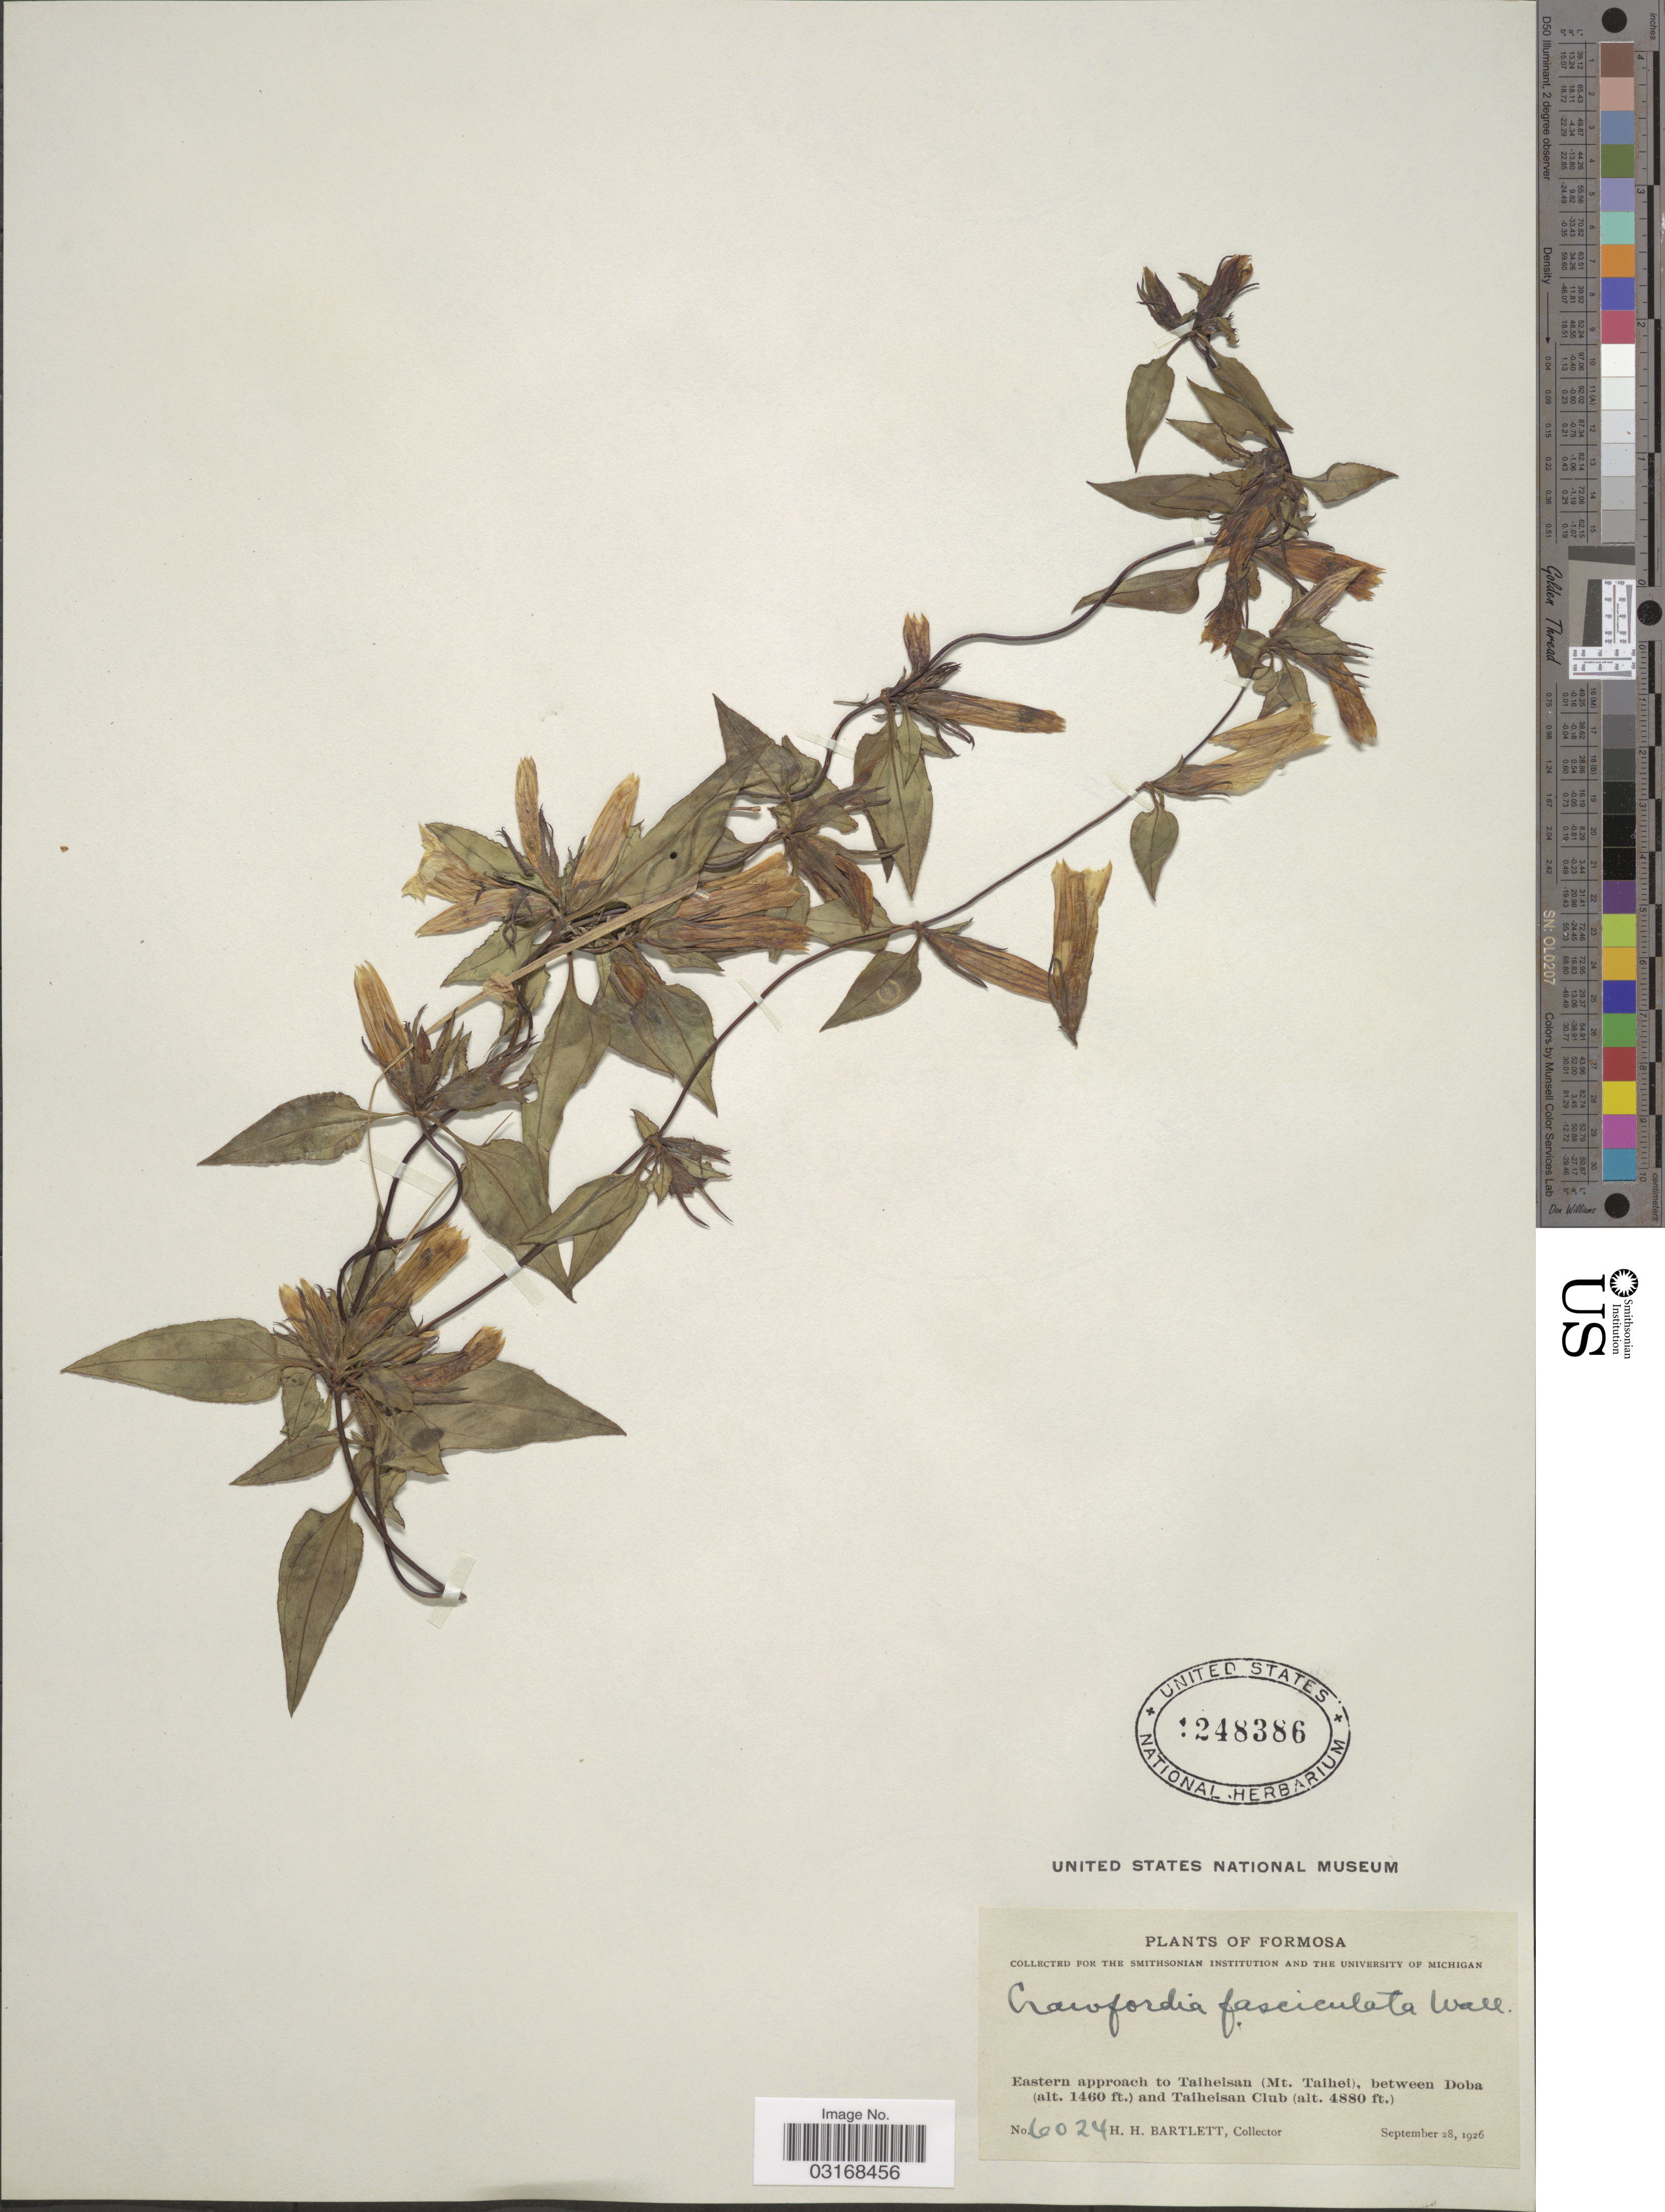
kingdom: Plantae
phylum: Tracheophyta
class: Magnoliopsida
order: Gentianales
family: Gentianaceae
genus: Crawfurdia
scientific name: Crawfurdia fasciculata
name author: Wall.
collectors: H. H. Bartlett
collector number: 6024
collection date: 1926-09-28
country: Taiwan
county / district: Yilan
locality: Formosa. Eastern approach to Taiheisan (Mt. Taihei), between Doba and Taiheisan Club.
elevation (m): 445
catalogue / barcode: US 1248386